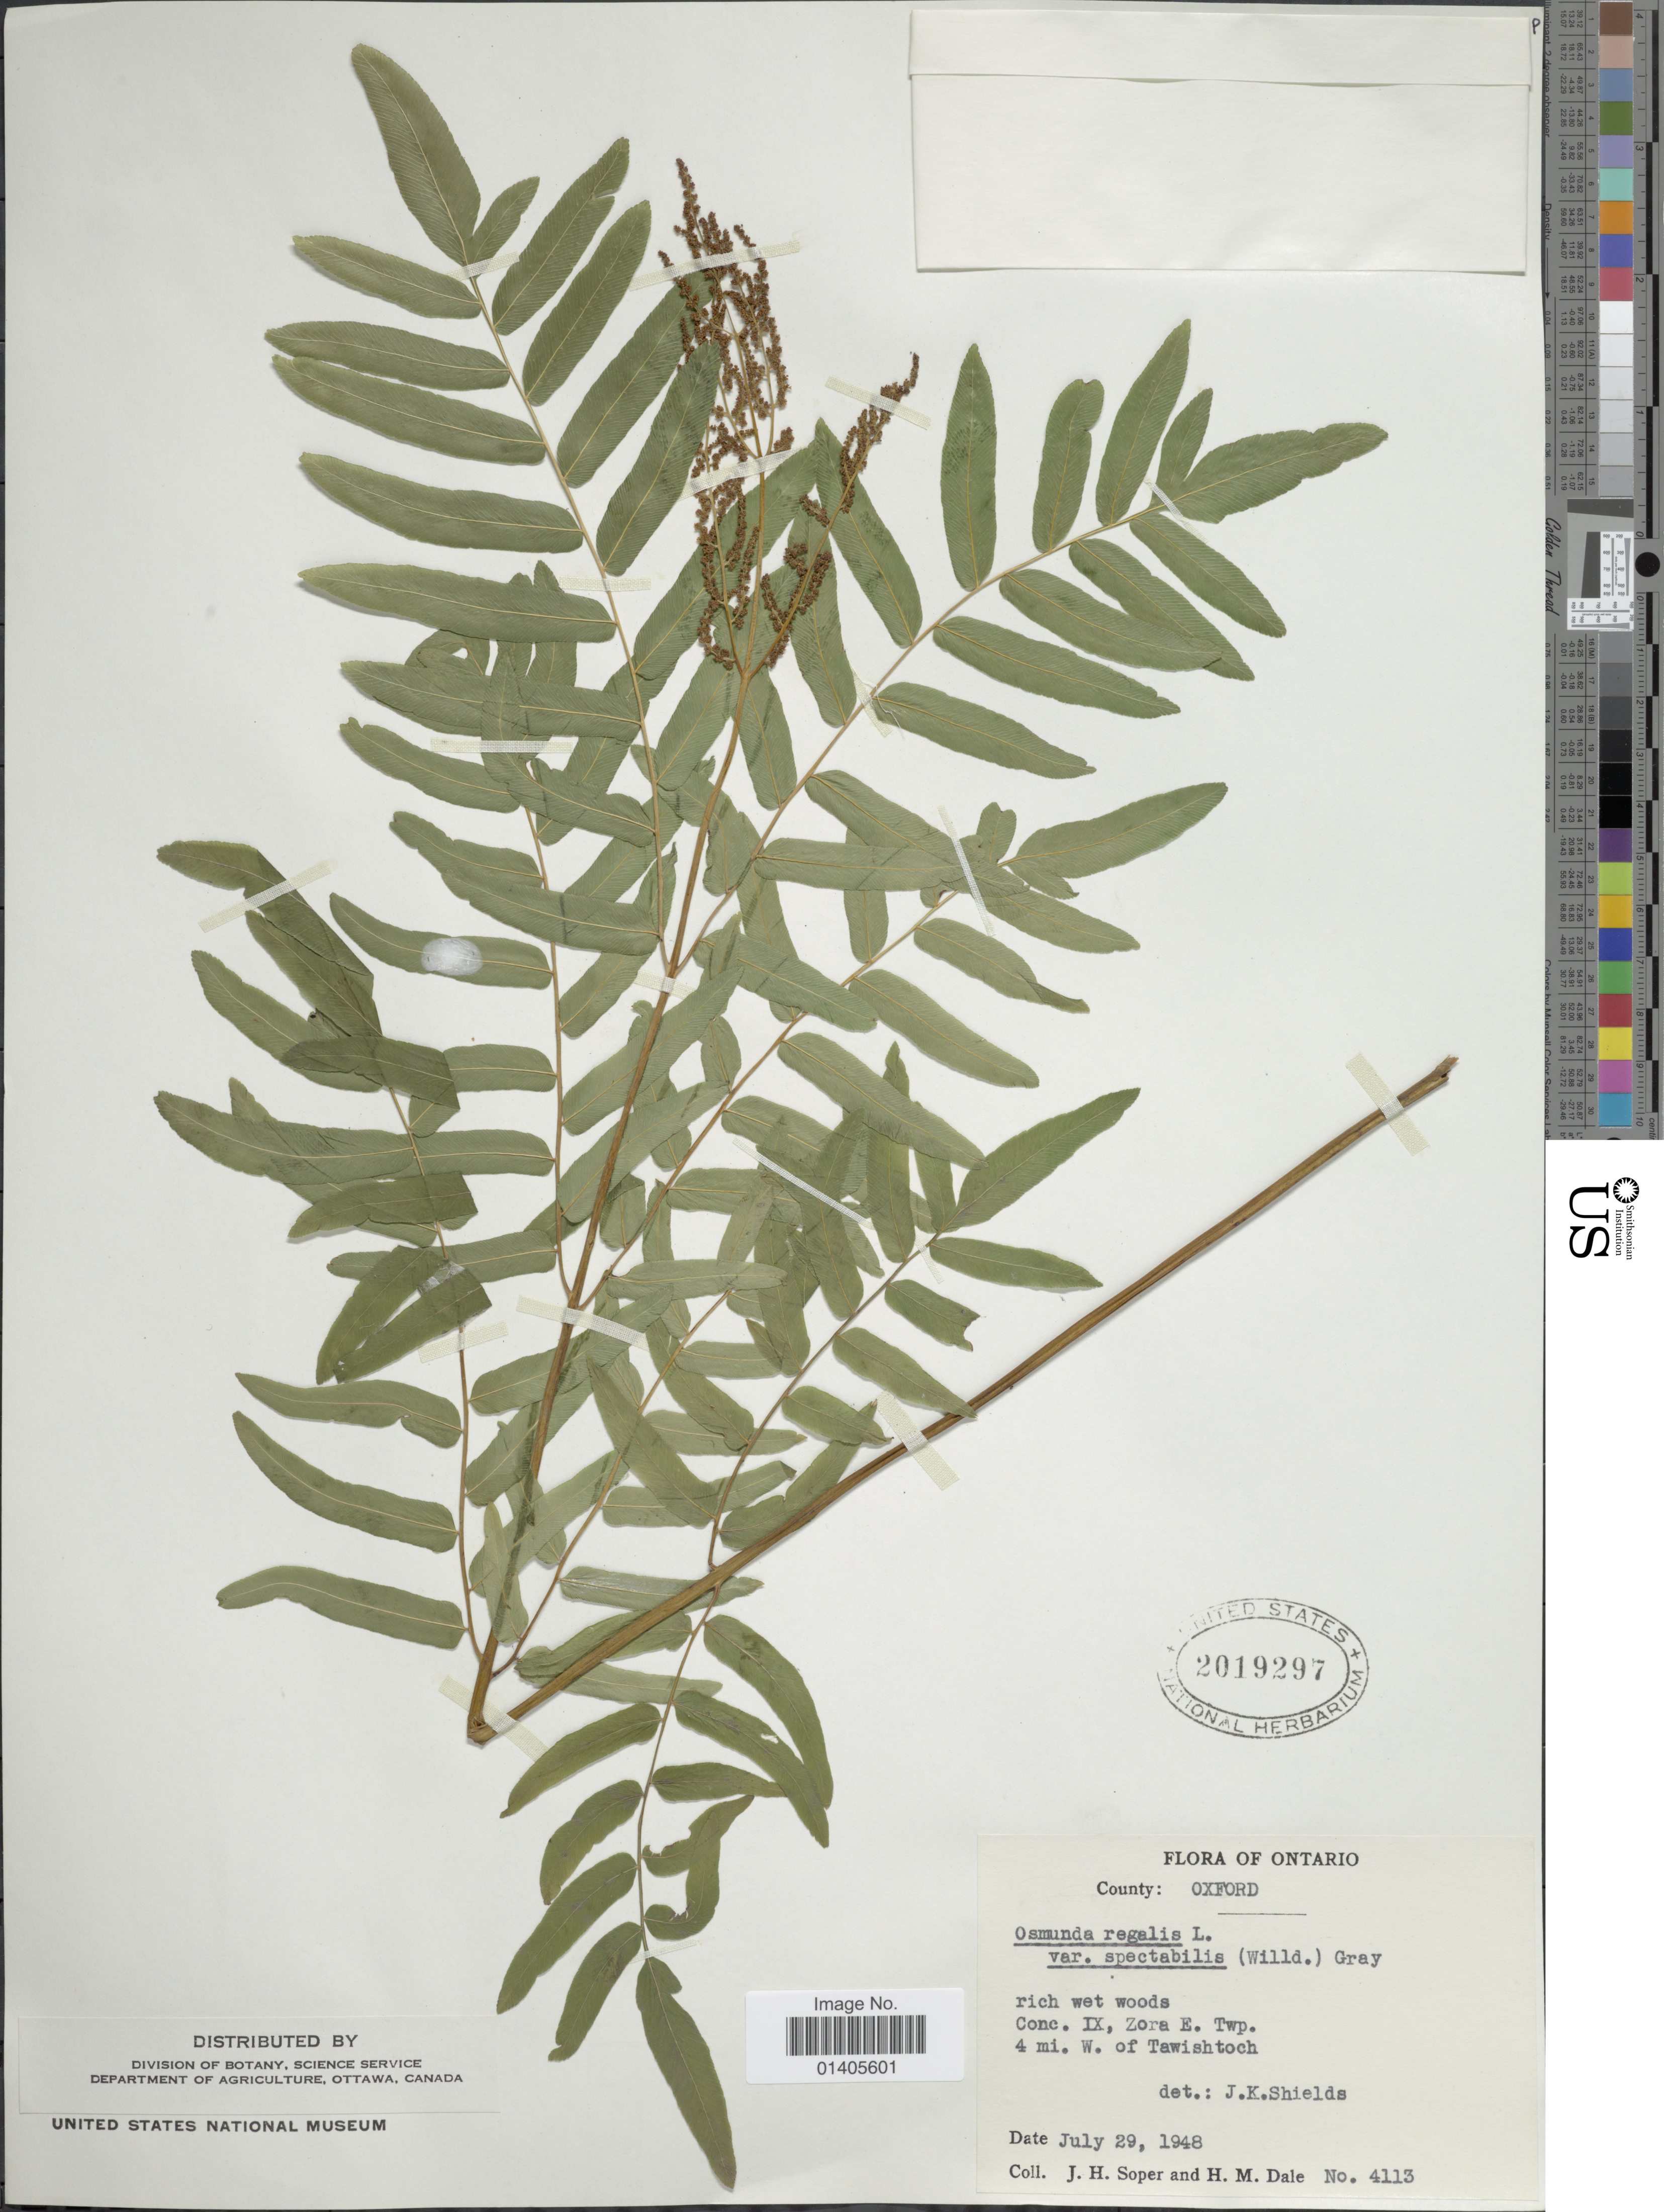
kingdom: Plantae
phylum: Tracheophyta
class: Polypodiopsida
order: Osmundales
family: Osmundaceae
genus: Osmunda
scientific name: Osmunda regalis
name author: L.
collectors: J. H. Soper & H. M. Dale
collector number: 4113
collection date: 1948-07-29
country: Canada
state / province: Ontario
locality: County: Oxford, Conc IX, Zora E Twp, 4 mi W of Tawishtoch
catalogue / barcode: US 2019297